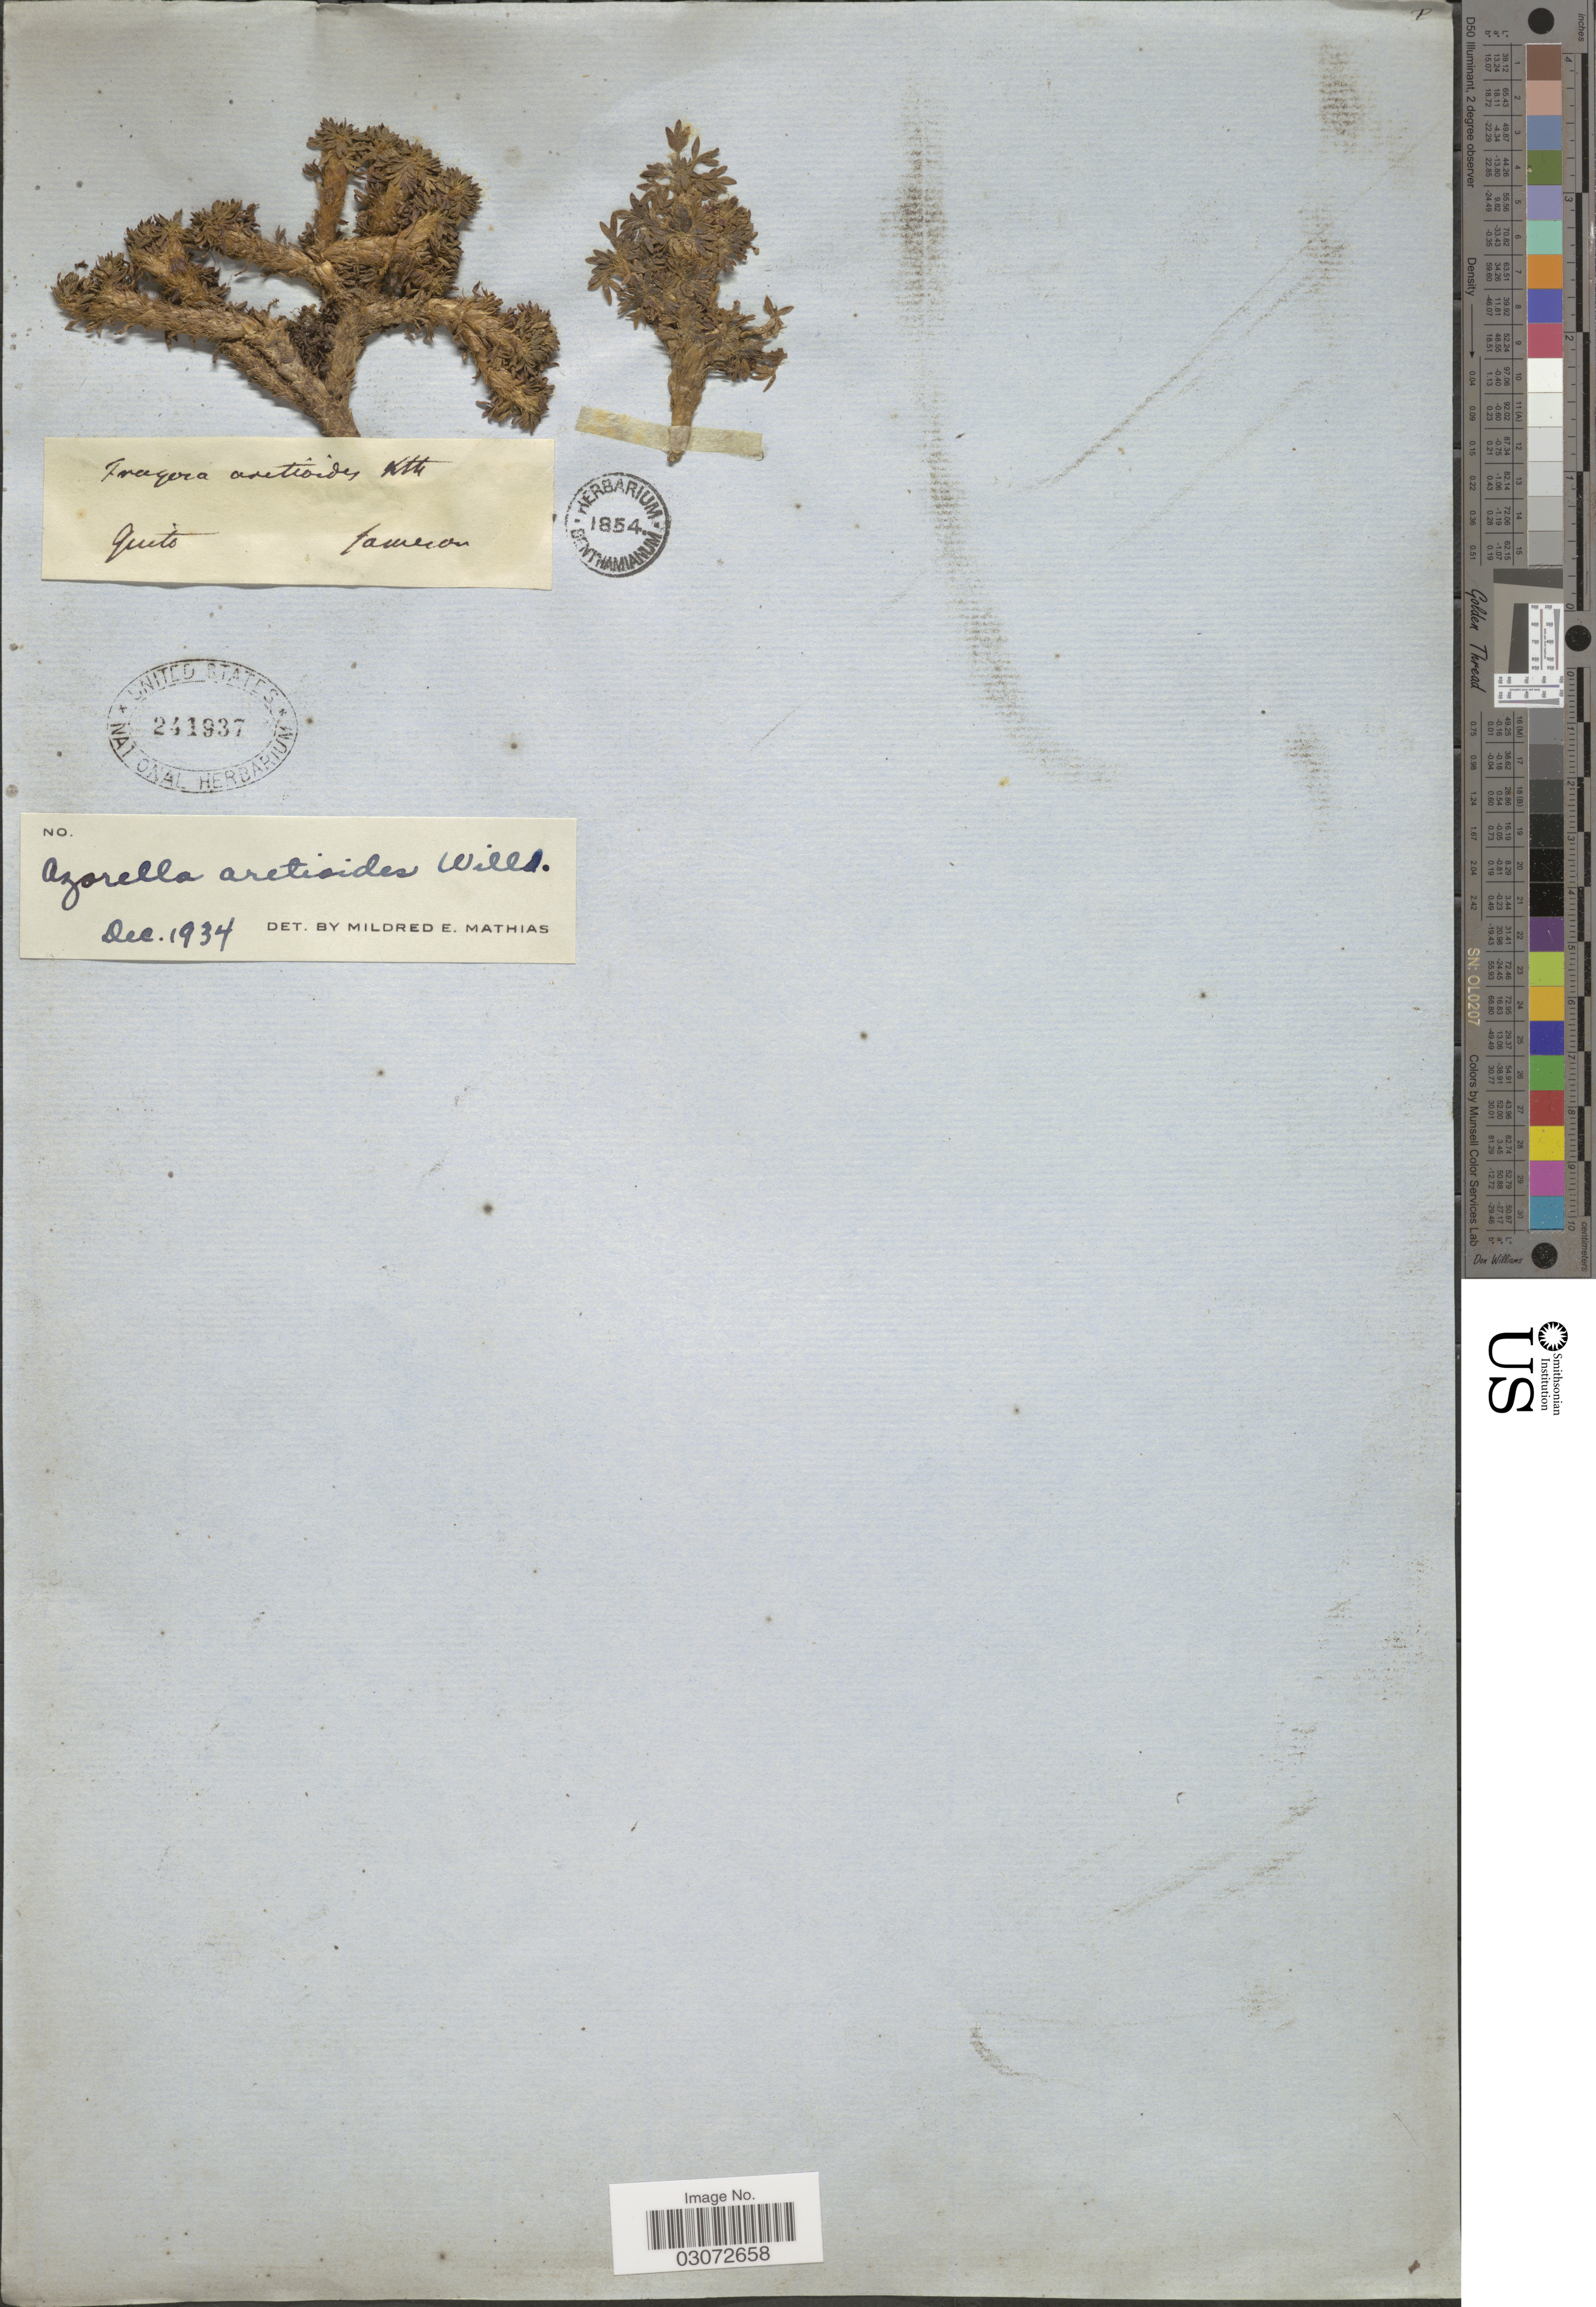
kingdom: Plantae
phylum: Tracheophyta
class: Magnoliopsida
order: Apiales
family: Apiaceae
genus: Azorella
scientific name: Azorella aretioides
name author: (Kunth) Willd. ex DC.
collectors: -- Jameson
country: Ecuador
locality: Quito.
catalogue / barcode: US 241937